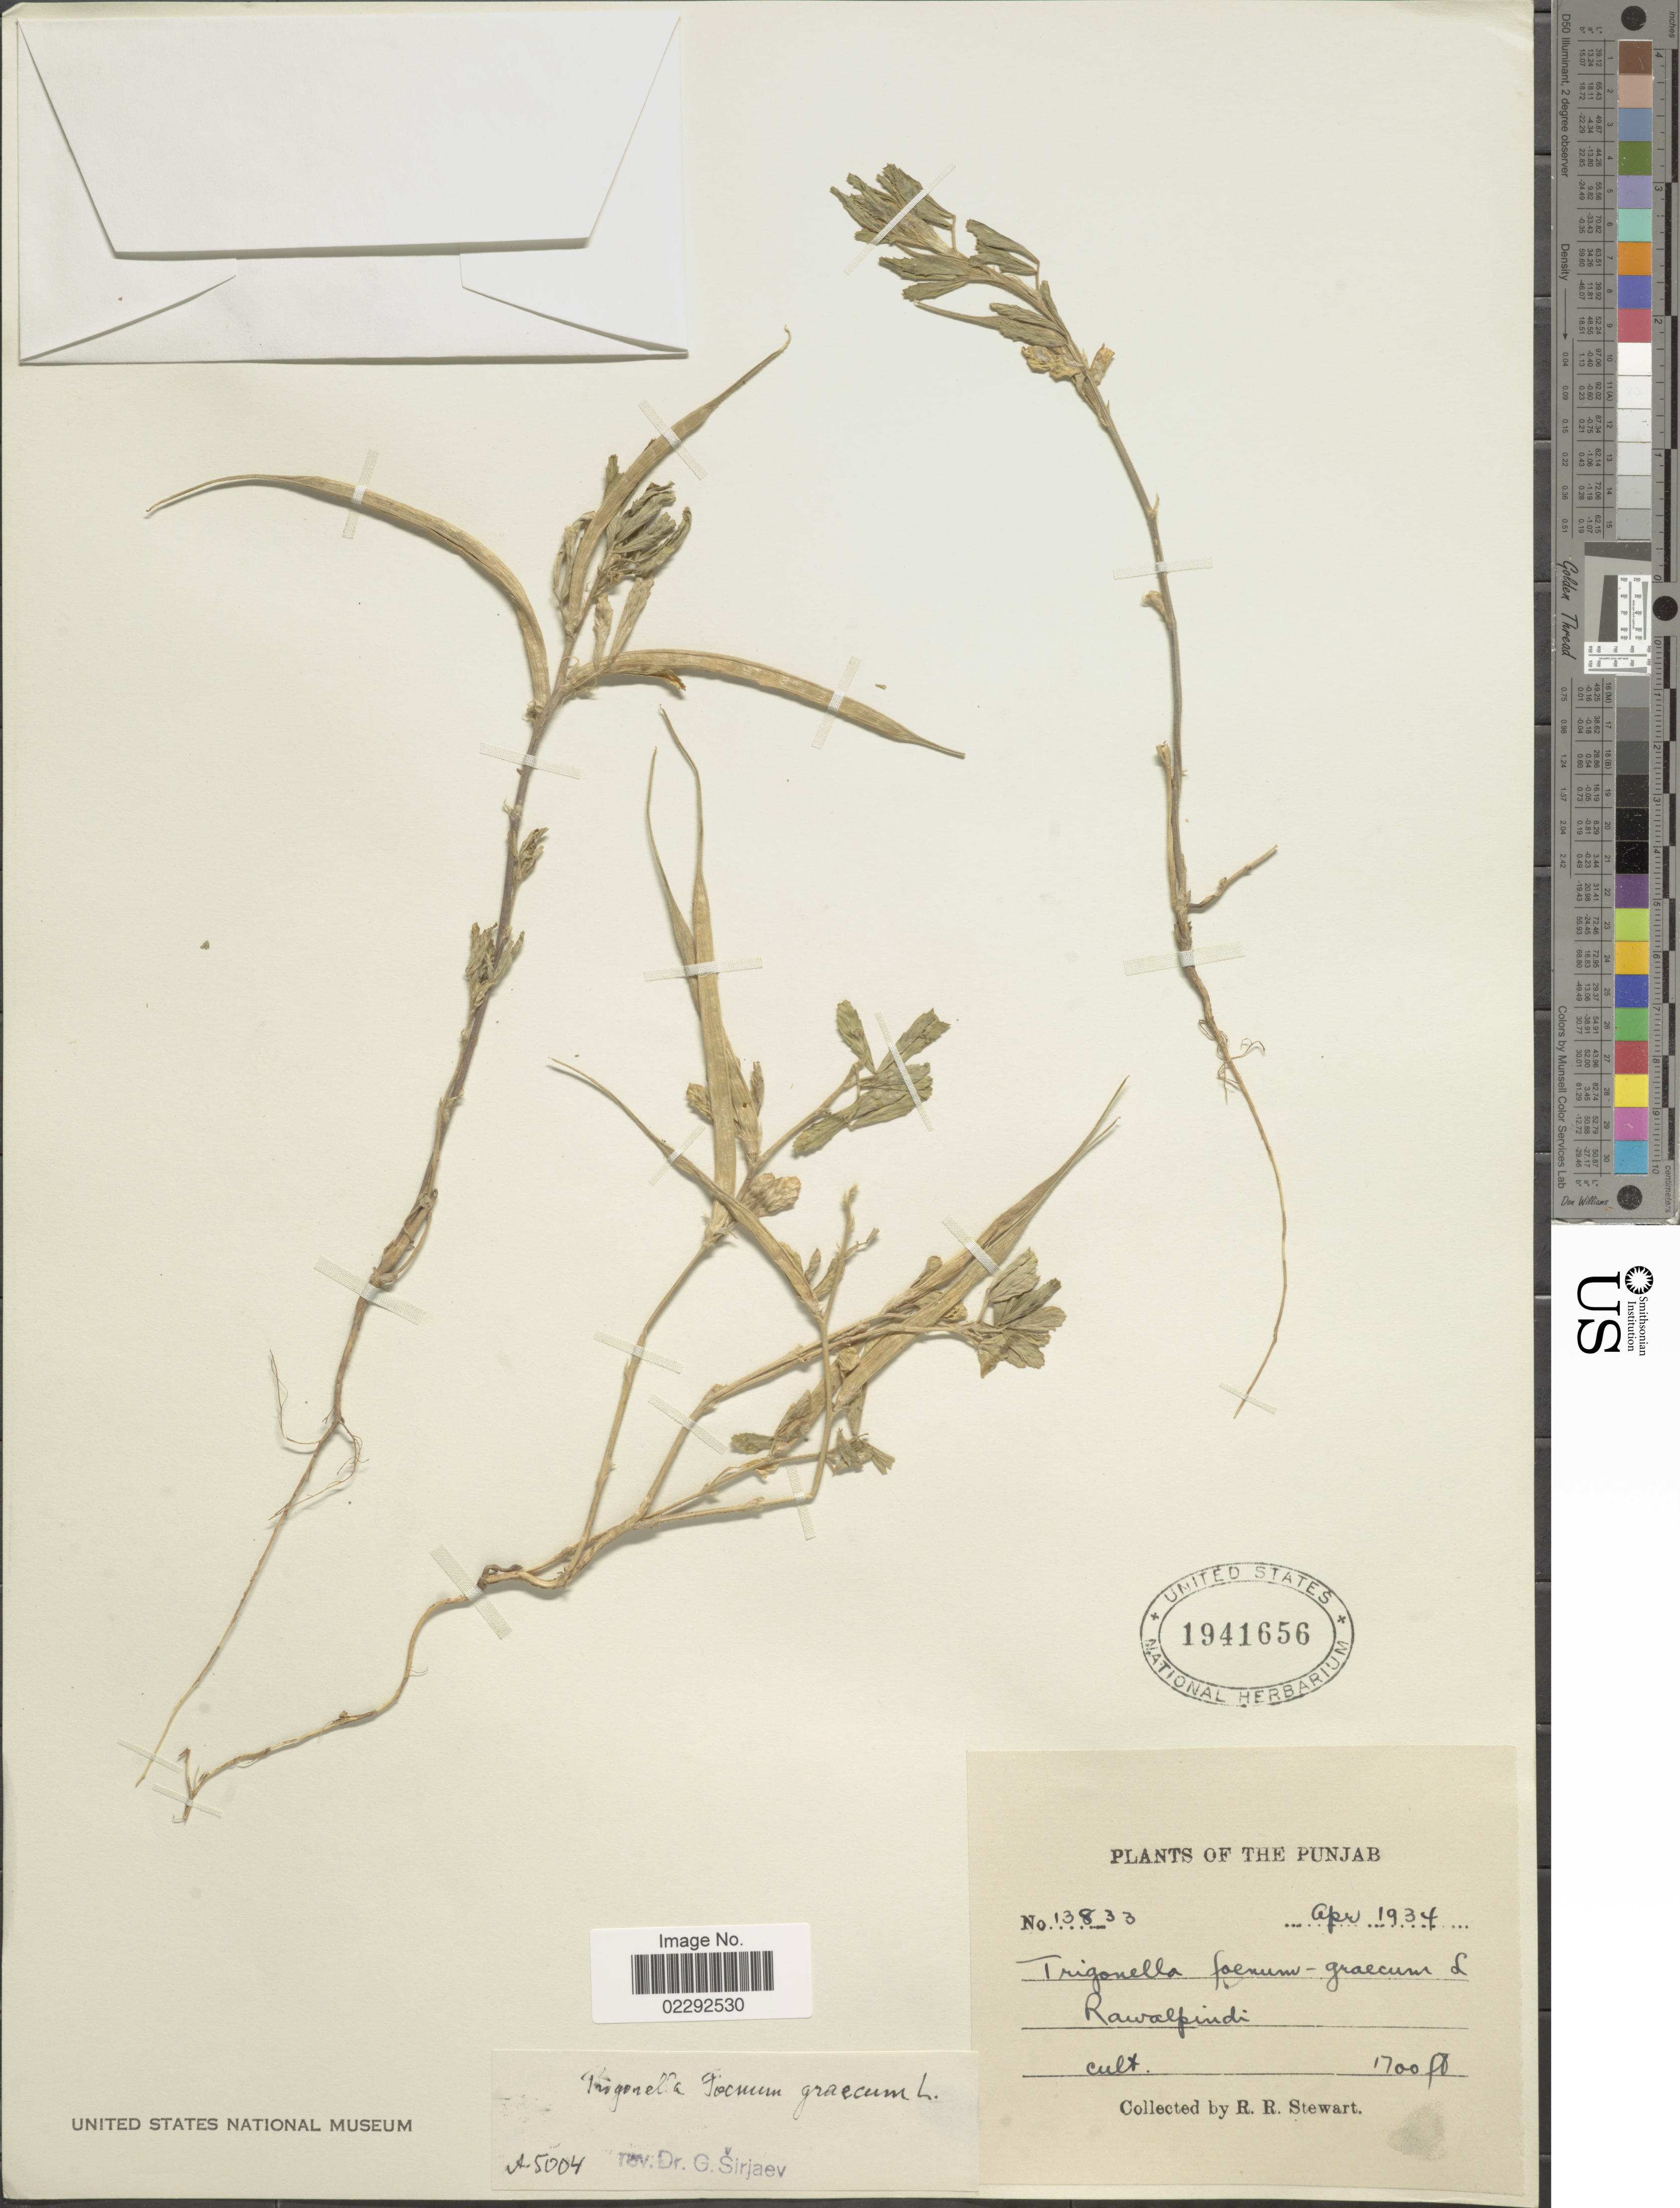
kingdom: Plantae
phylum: Tracheophyta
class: Magnoliopsida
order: Fabales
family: Fabaceae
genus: Trigonella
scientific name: Trigonella foenum-graecum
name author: L.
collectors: R. R. Stewart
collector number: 13833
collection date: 1934-04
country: Pakistan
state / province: Punjab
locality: Rawalpindi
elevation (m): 518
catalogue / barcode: US 1941656